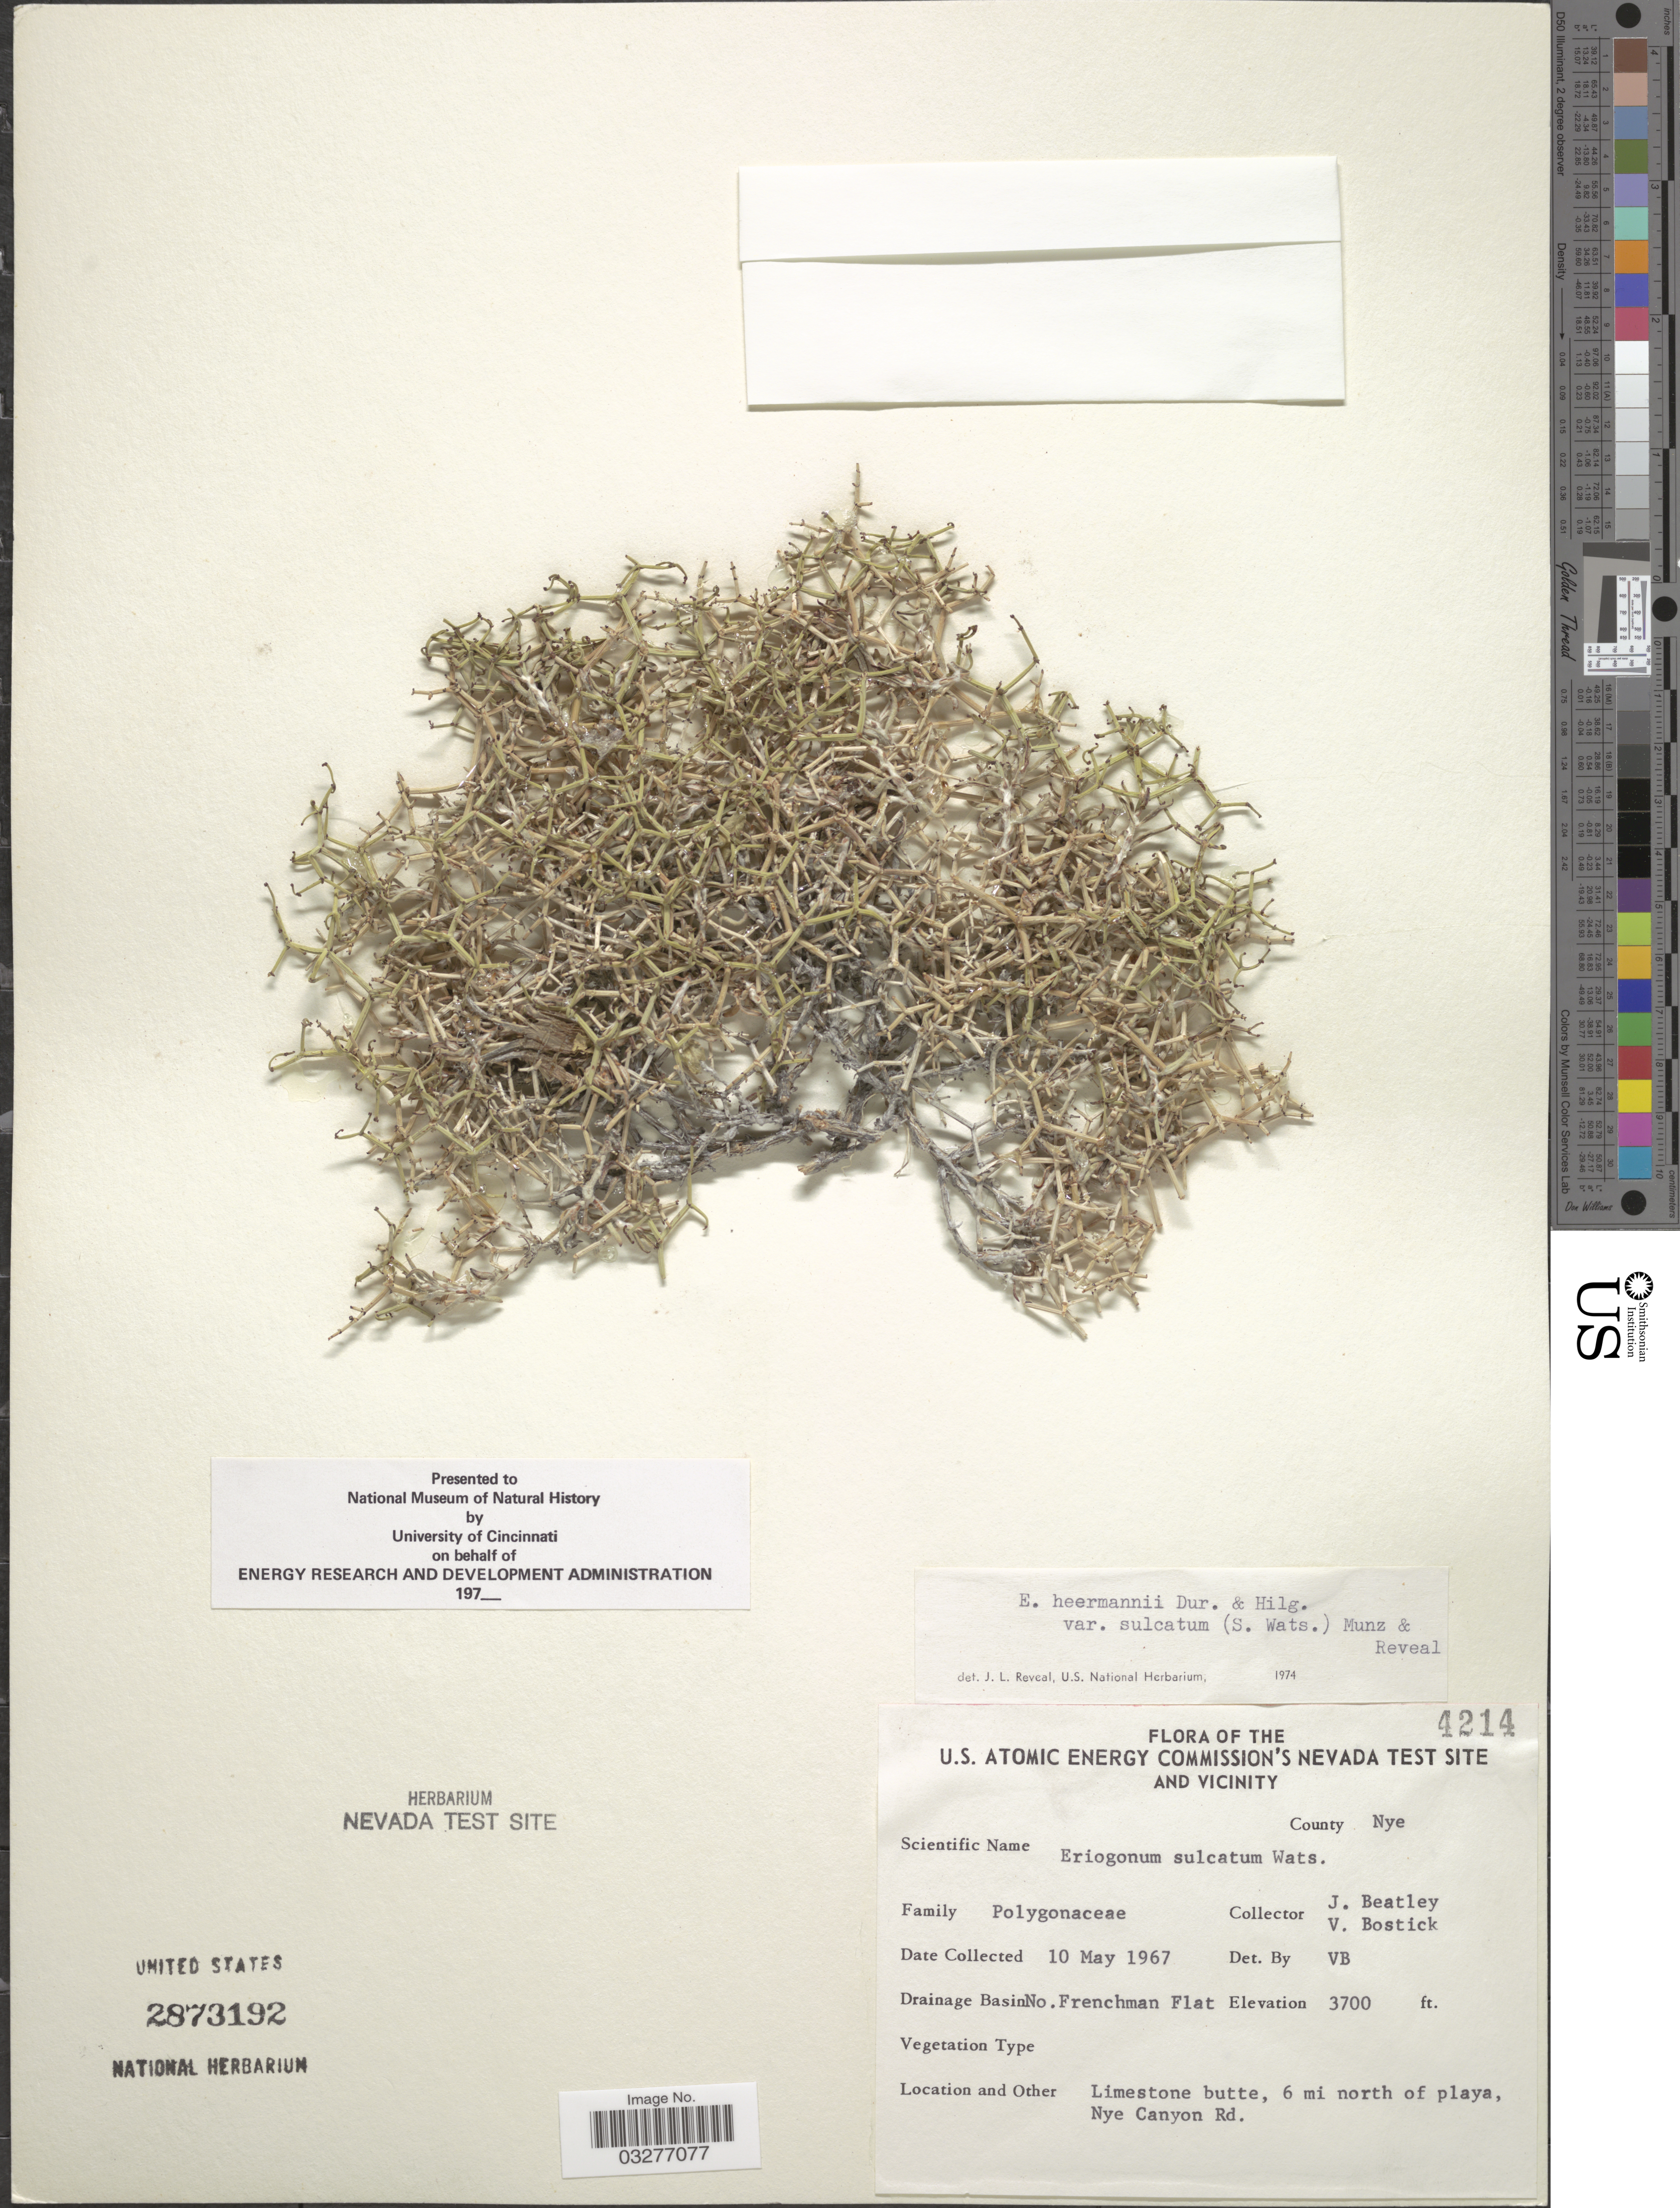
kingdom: Plantae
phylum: Tracheophyta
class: Magnoliopsida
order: Caryophyllales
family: Polygonaceae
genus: Eriogonum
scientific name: Eriogonum heermannii var. sulcatum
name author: (S. Watson) Munz & Reveal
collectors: J. C. Beatley & V. Bostick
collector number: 4214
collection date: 1967-05-10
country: United States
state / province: Nevada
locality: U.S. Atomic Energy Commission's Nevada Test Site and Vicinity. County Nye. Drainage Basin No. Frenchman Flat. Limestone butte, 6 mi north of playa, Nye Canyon Rd.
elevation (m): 1128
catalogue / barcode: US 2873192